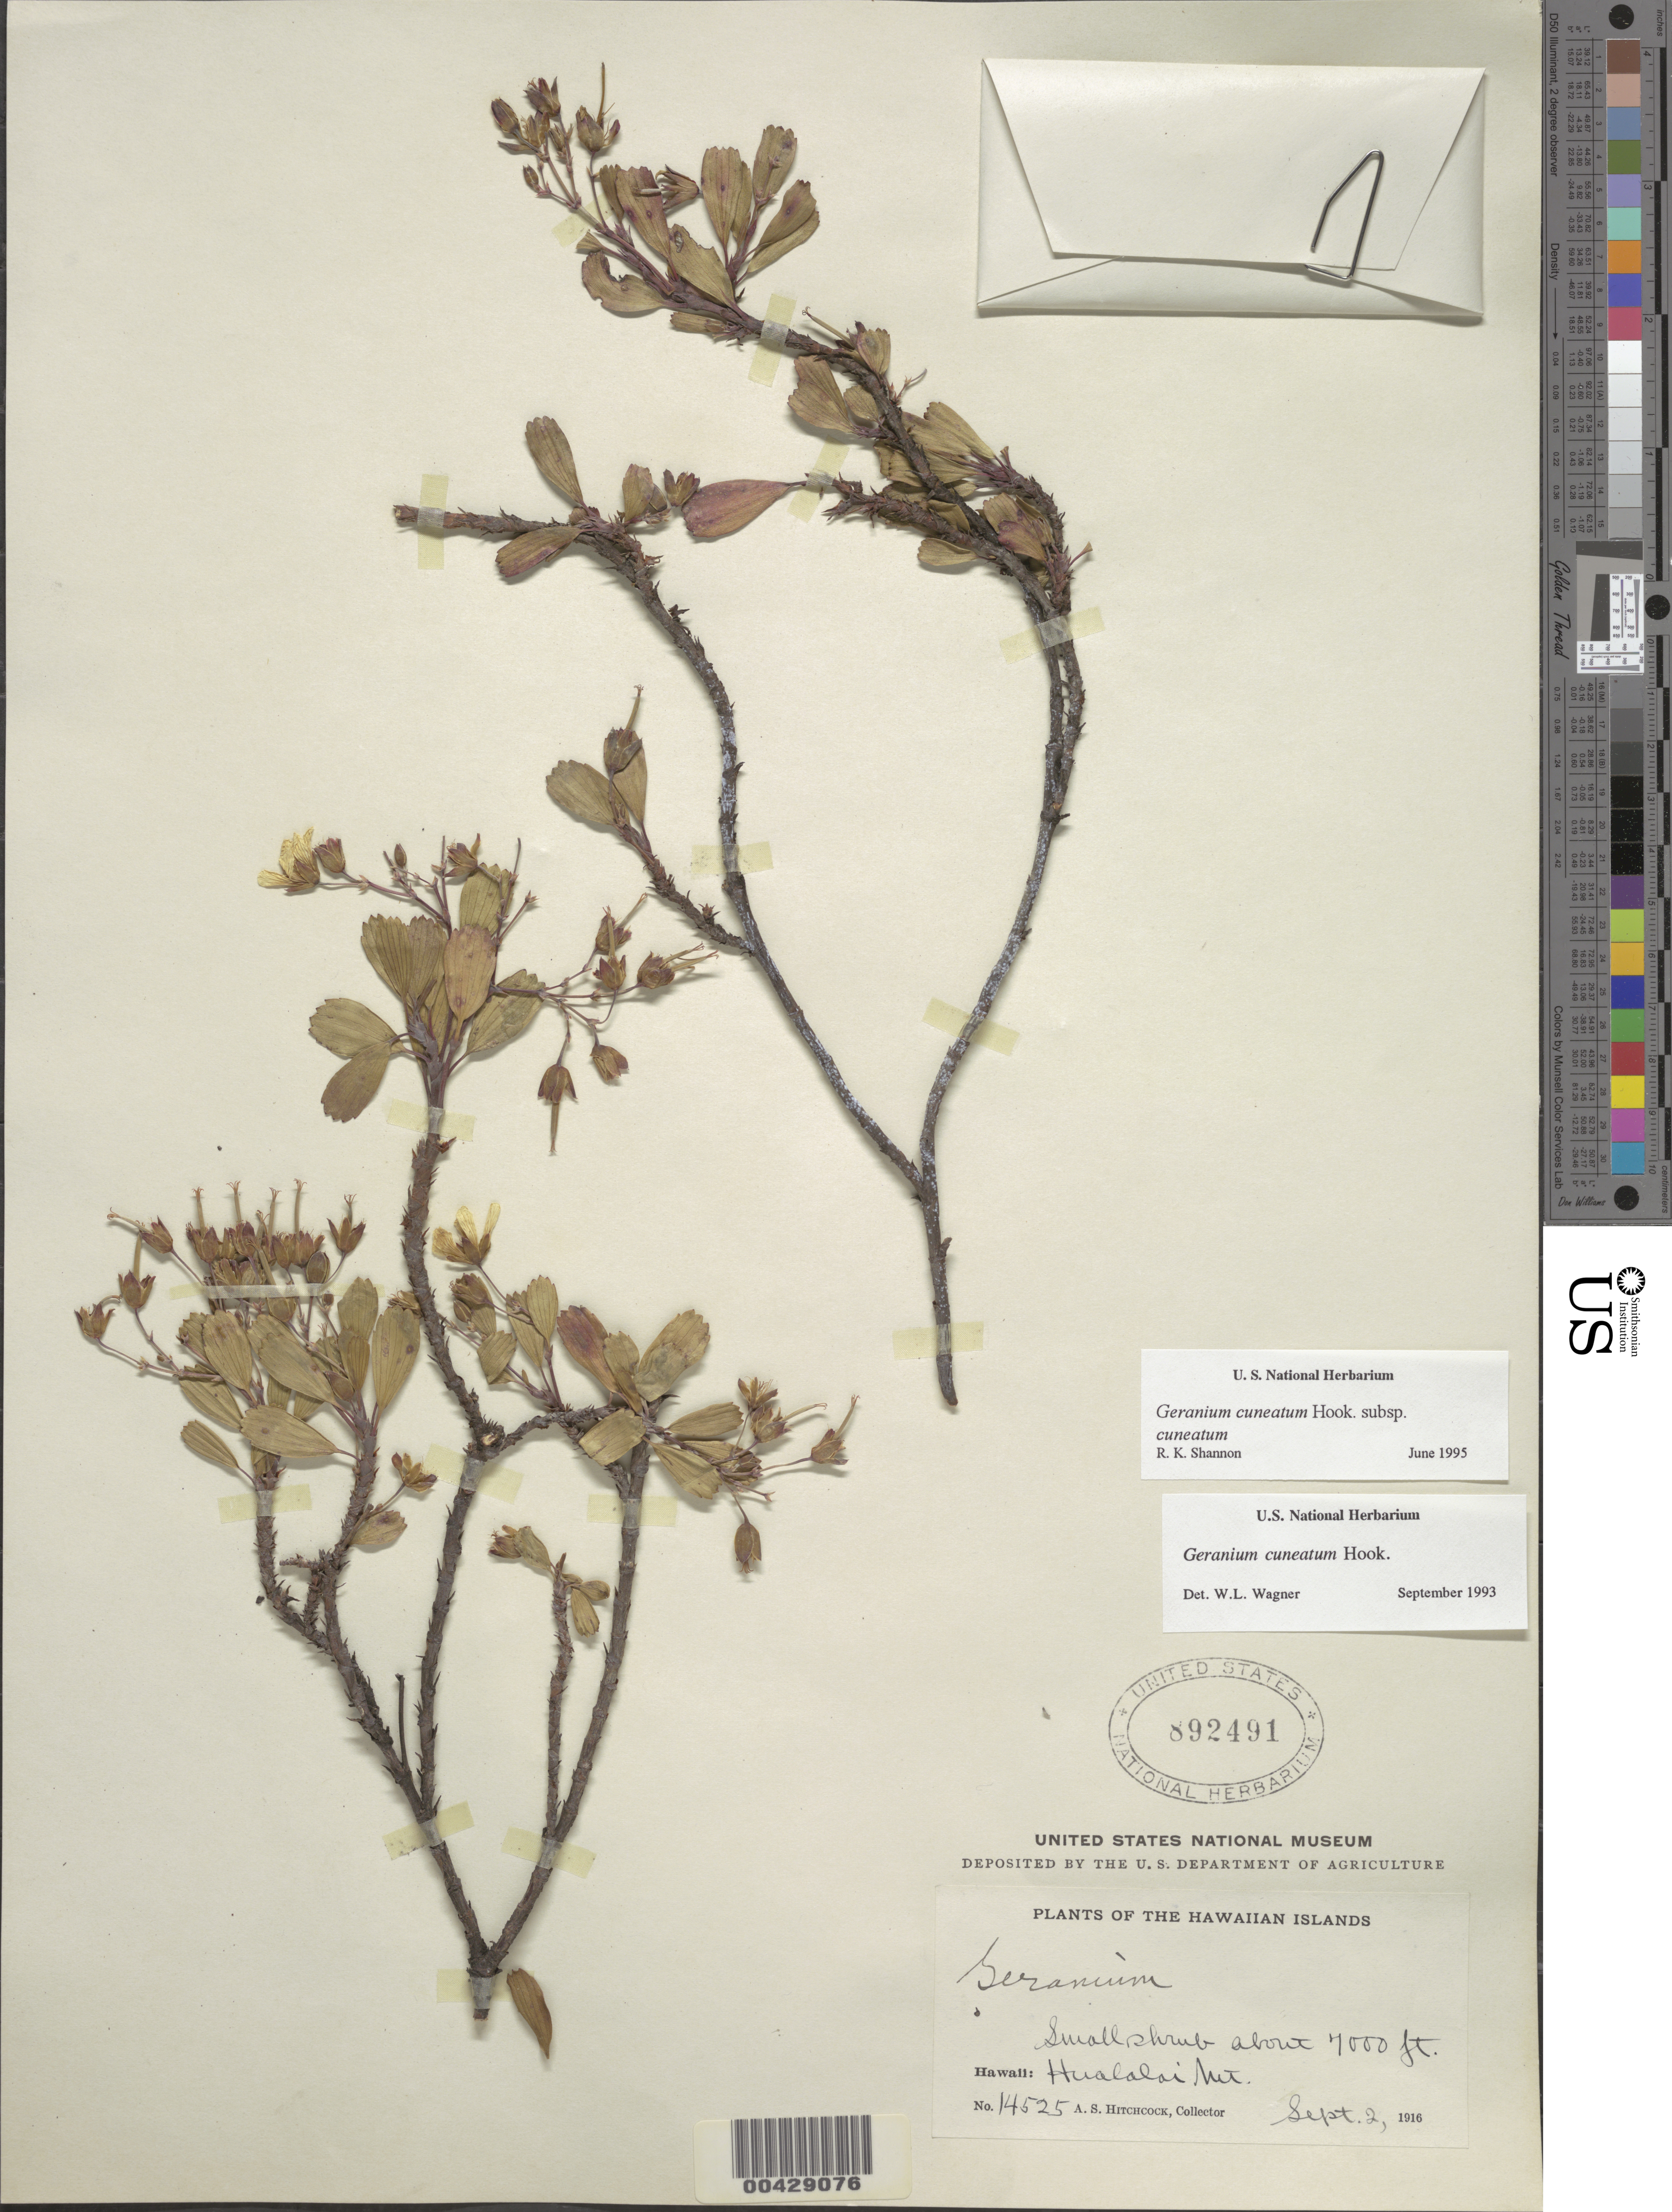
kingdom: Plantae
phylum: Tracheophyta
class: Magnoliopsida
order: Geraniales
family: Geraniaceae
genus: Geranium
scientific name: Geranium cuneatum subsp. cuneatum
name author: Hook.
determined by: Shannon, R. K., (UNITED STATES)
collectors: A. S. Hitchcock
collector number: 14525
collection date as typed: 2 Sep 1916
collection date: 1916-09-02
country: United States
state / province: Hawaii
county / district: Hawaii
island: Hawaii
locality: Hualalai Mountain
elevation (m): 2134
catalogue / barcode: US 892491